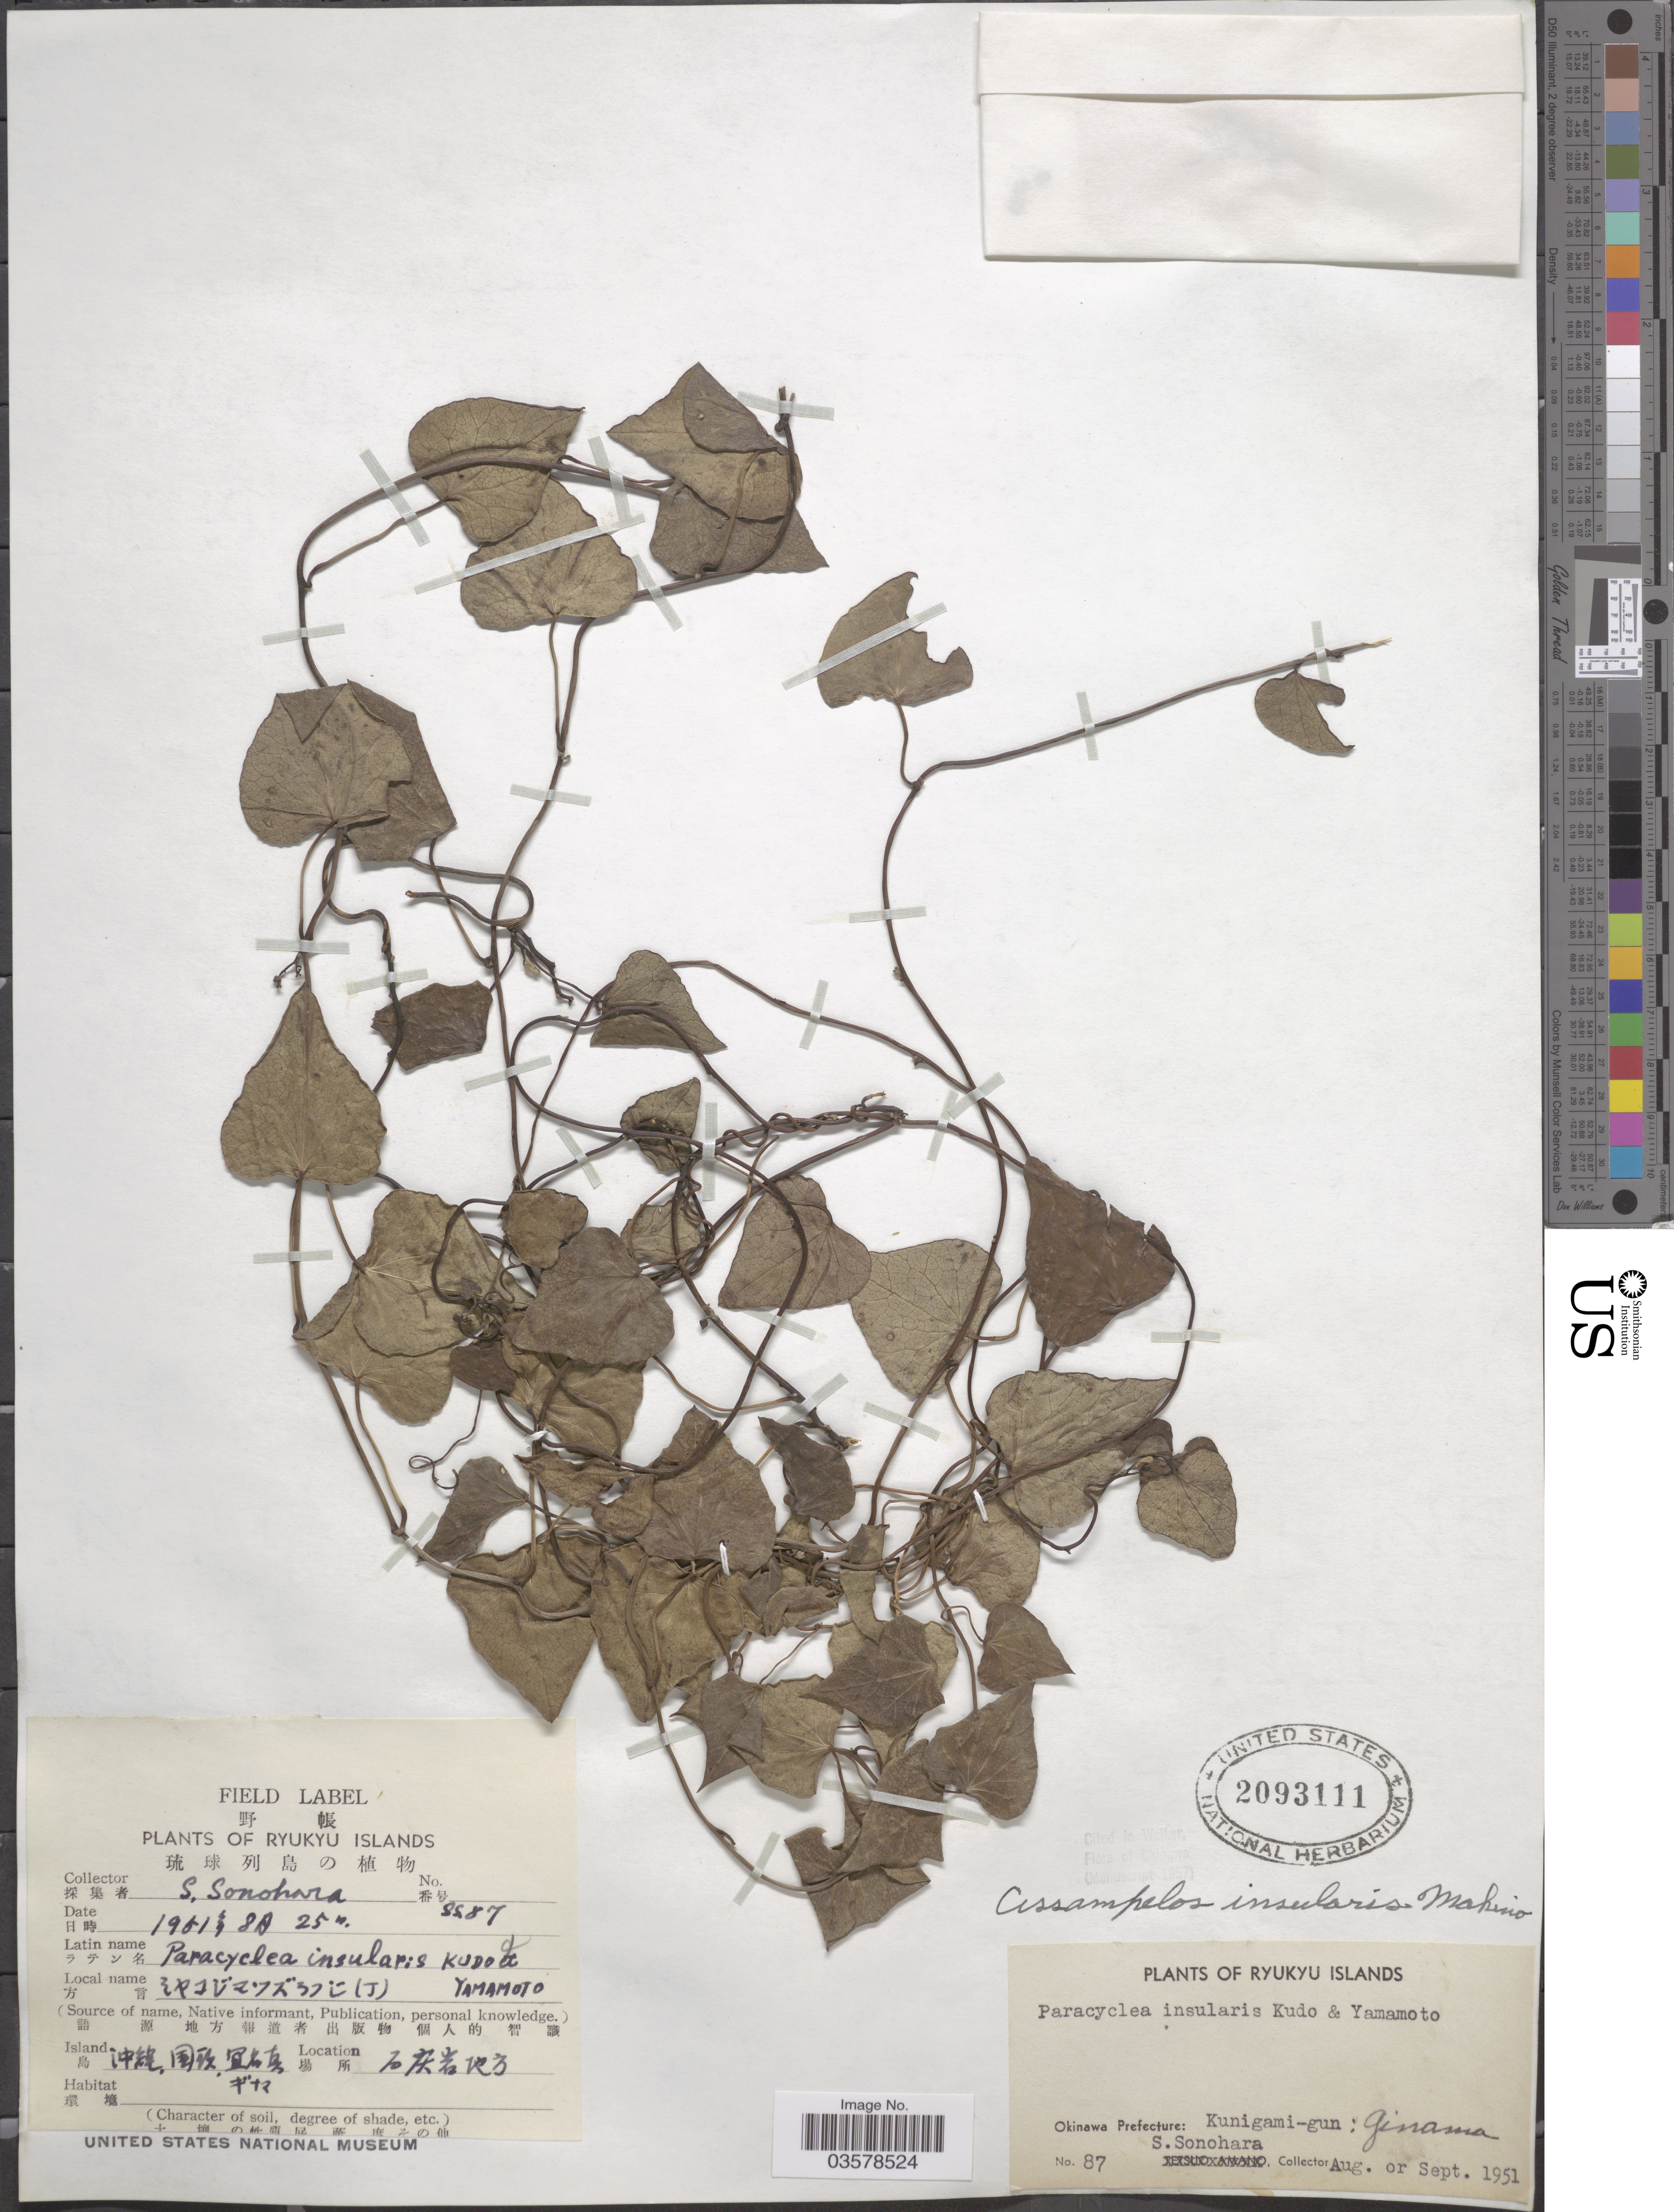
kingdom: Plantae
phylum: Tracheophyta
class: Magnoliopsida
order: Ranunculales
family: Menispermaceae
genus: Cissampelos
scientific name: Cissampelos insularis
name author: Makino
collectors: S. Sonohara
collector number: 87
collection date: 1951-08-25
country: Japan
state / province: Okinawa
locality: Ryukyu Islands. Okinawa Prefecture: Kunigama-gun; Ginama.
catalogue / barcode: US 2093111